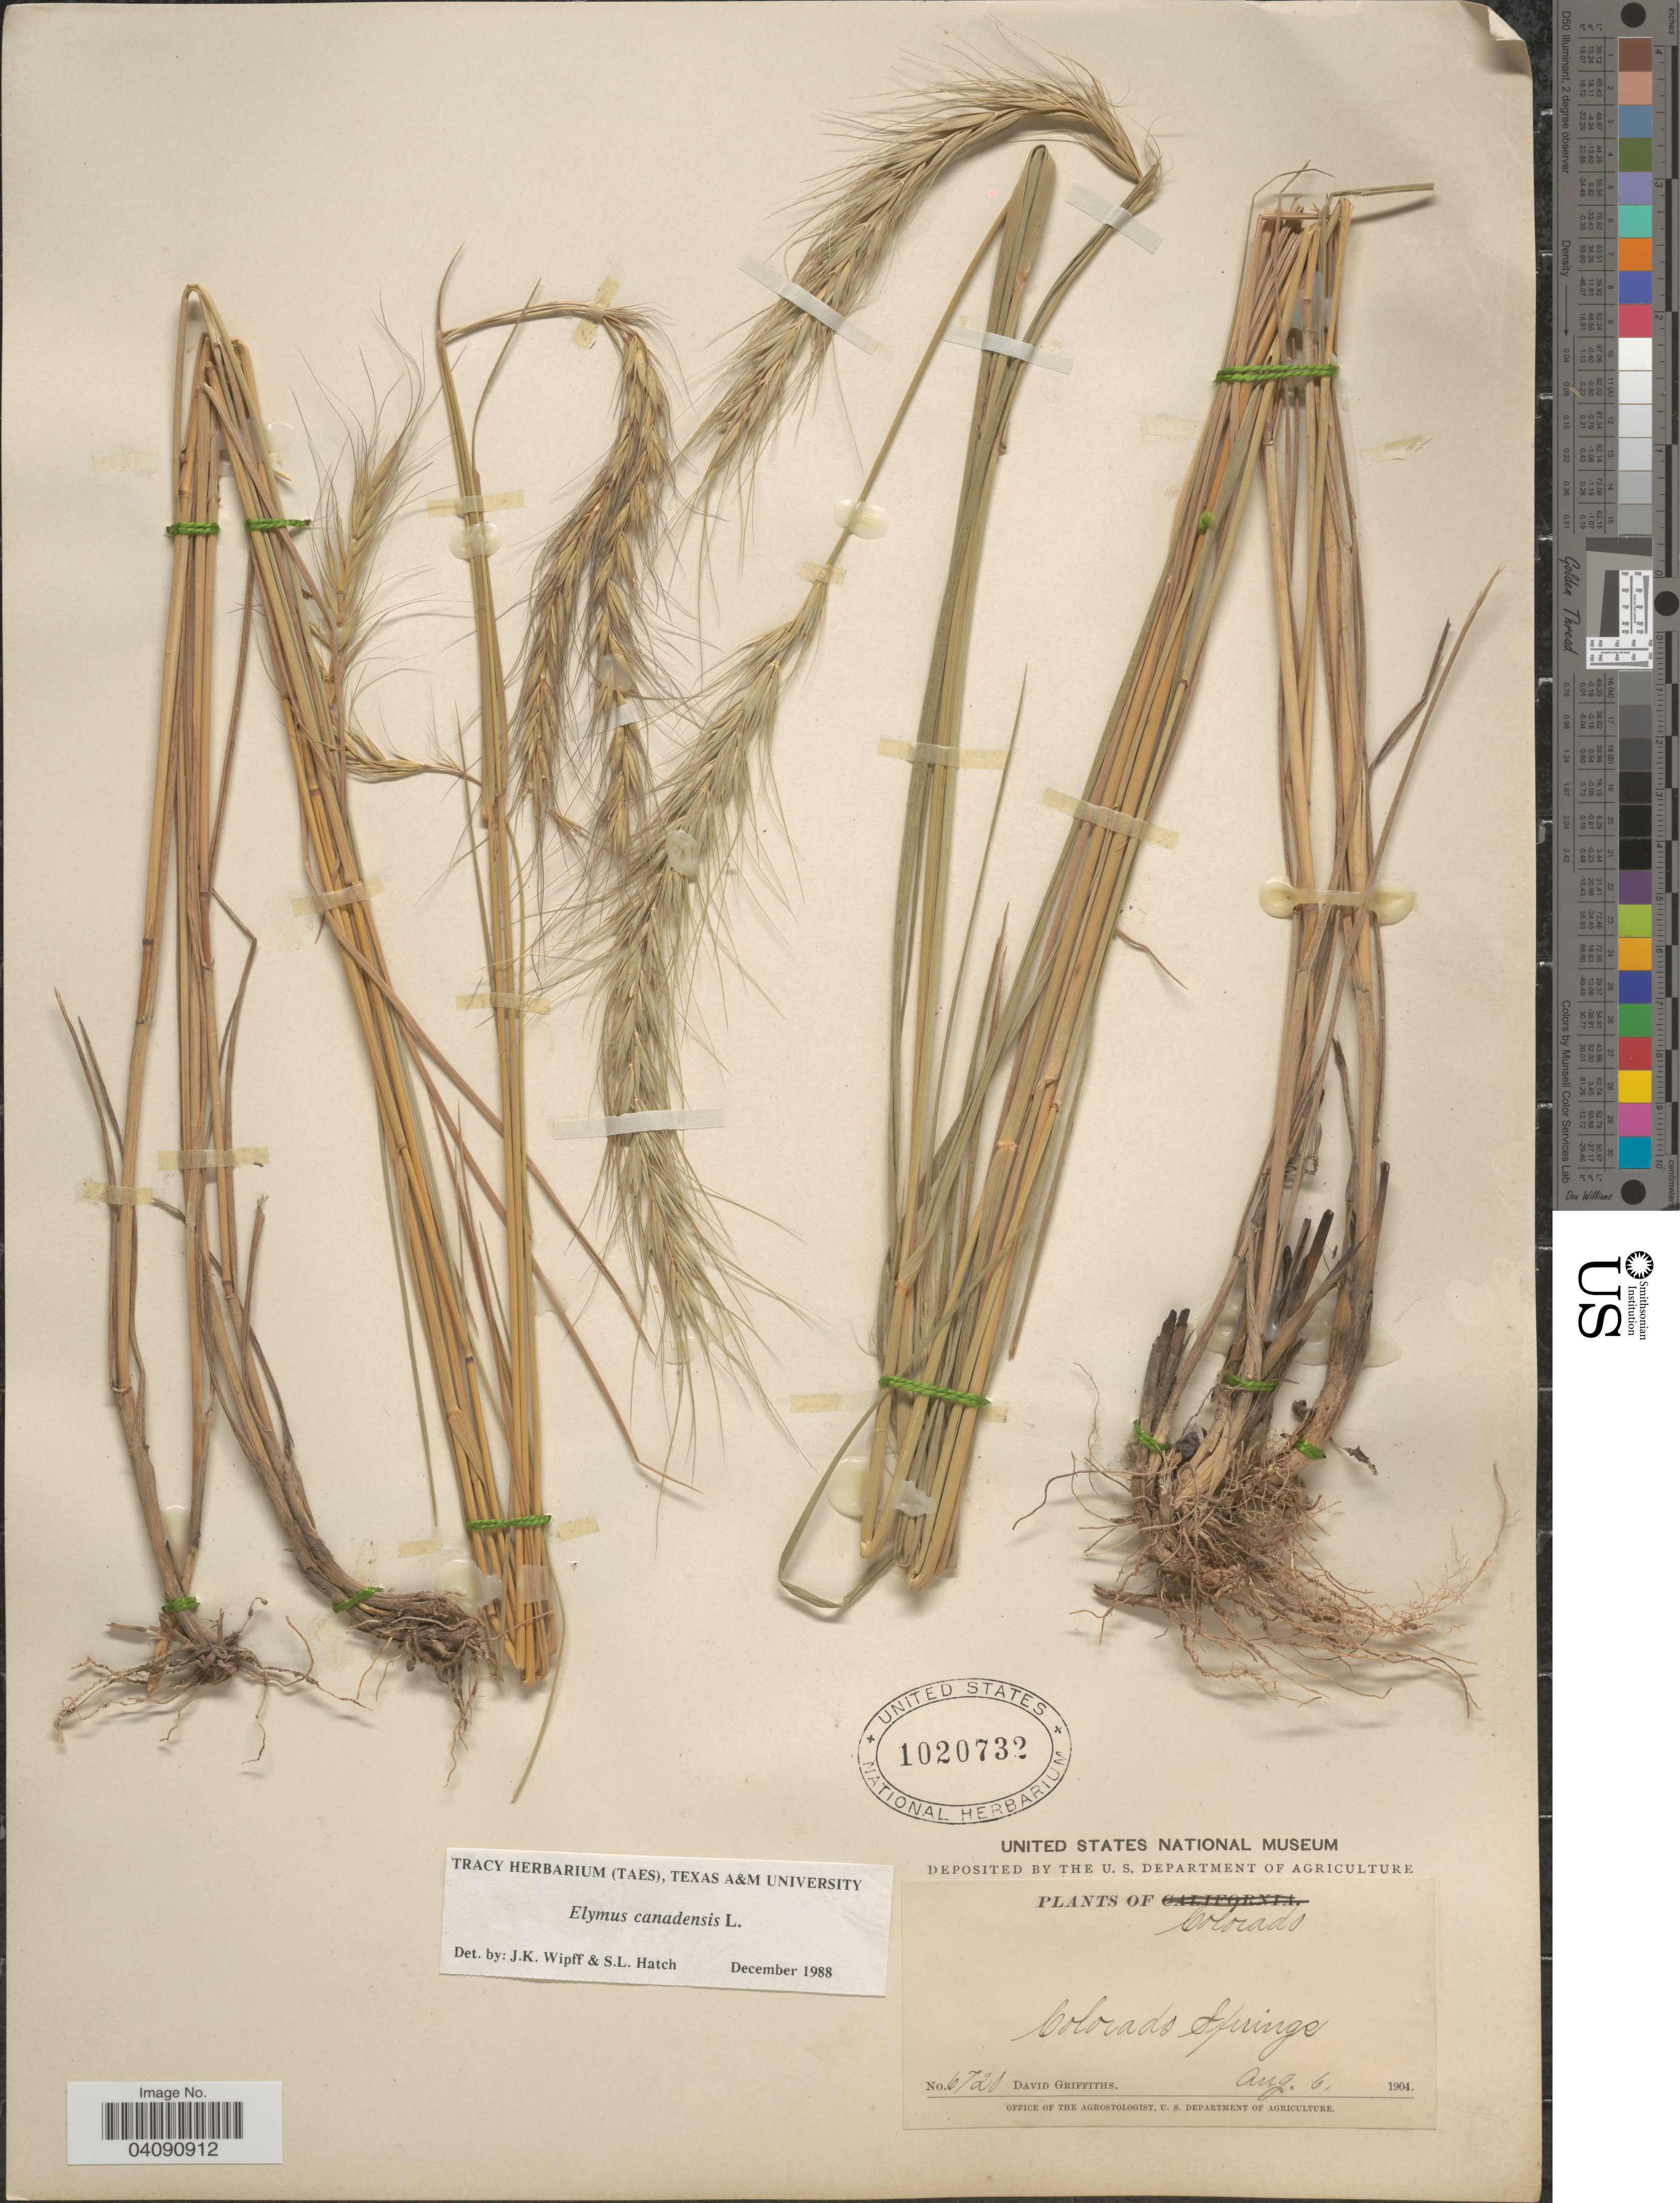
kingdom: Plantae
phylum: Tracheophyta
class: Liliopsida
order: Poales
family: Poaceae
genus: Elymus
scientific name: Elymus canadensis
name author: L.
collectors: D. Griffiths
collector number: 6720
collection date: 1904-08-06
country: United States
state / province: Colorado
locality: Colorado Springs.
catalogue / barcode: US 1020732